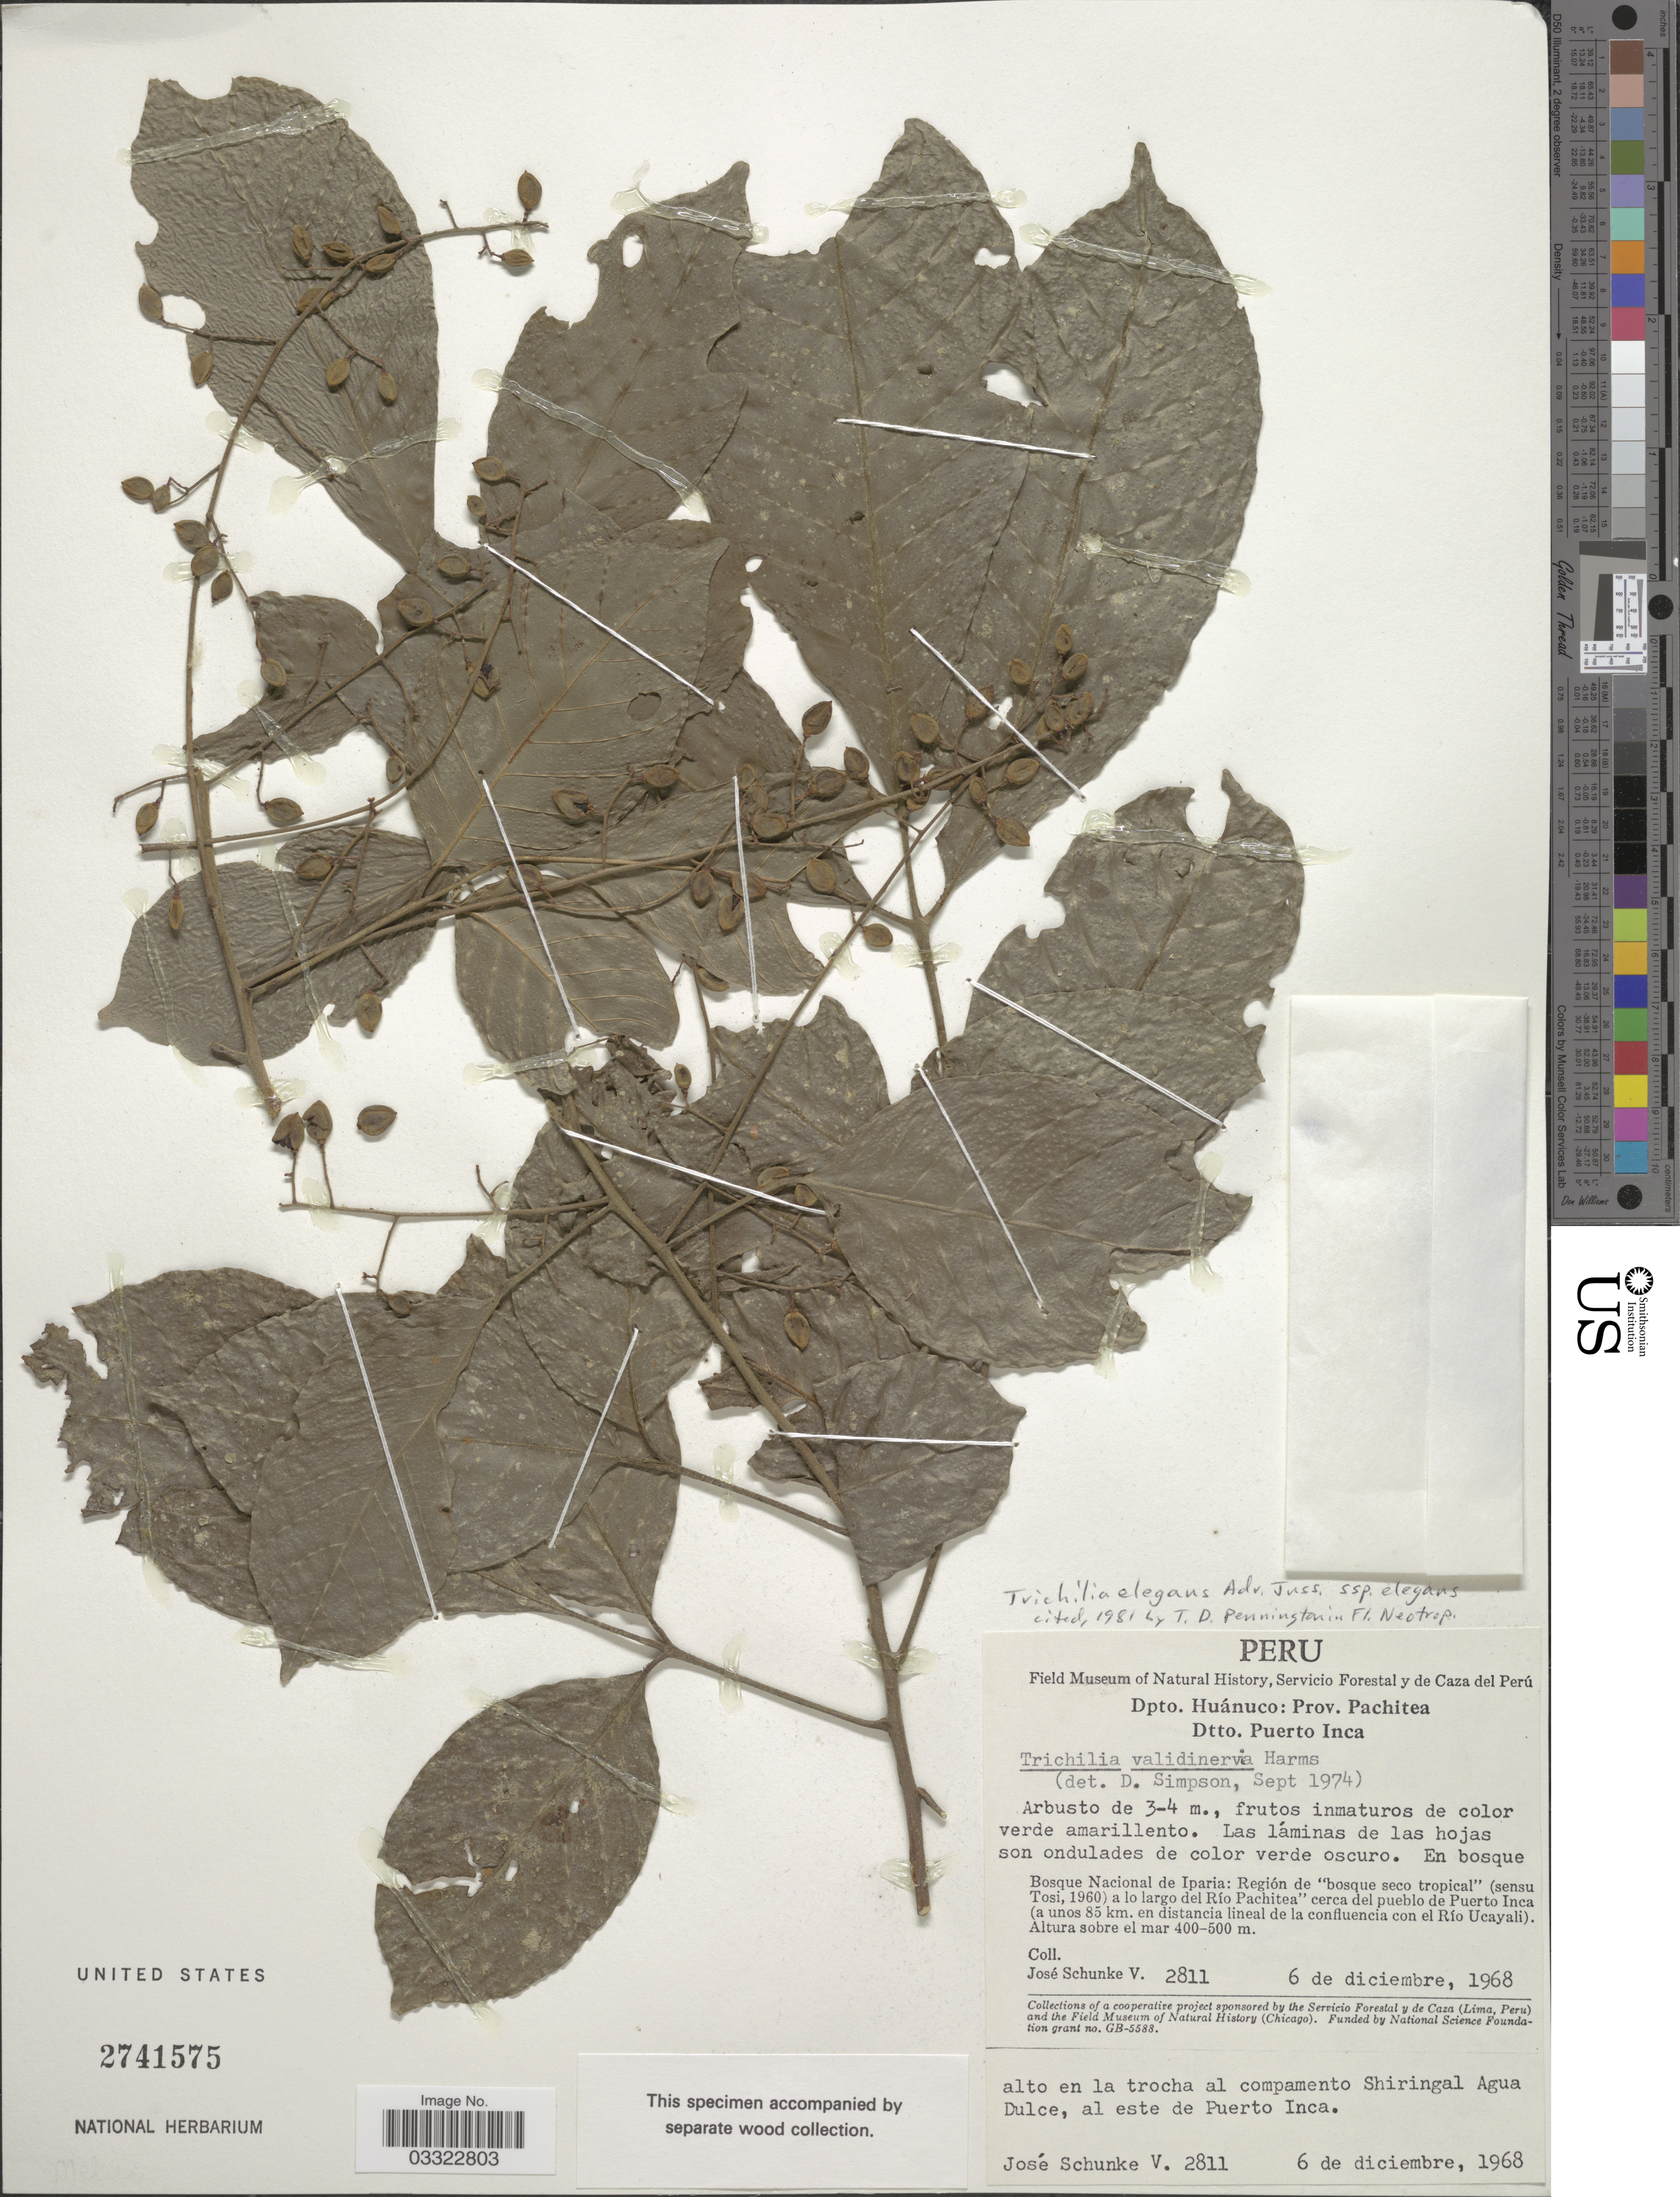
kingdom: Plantae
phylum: Tracheophyta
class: Magnoliopsida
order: Sapindales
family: Meliaceae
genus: Trichilia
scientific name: Trichilia elegans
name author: A. Juss.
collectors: J. Schunke Vigo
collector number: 2811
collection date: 1968-12-06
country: Peru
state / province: Huánuco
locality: Dpto. Huánuco: Prov. Pachitea. Dtto. Puerto Inca. Bosque Nacional de Iparia: Región de "bosque seco tropical" (sensu Tosi, 1960) a lo largo del Río Pachitea cerca del pueblo de Puerto Inca (a unos 85 km. en distancia de la confluencia con el Río Ucayali).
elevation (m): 400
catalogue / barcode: US 2741575